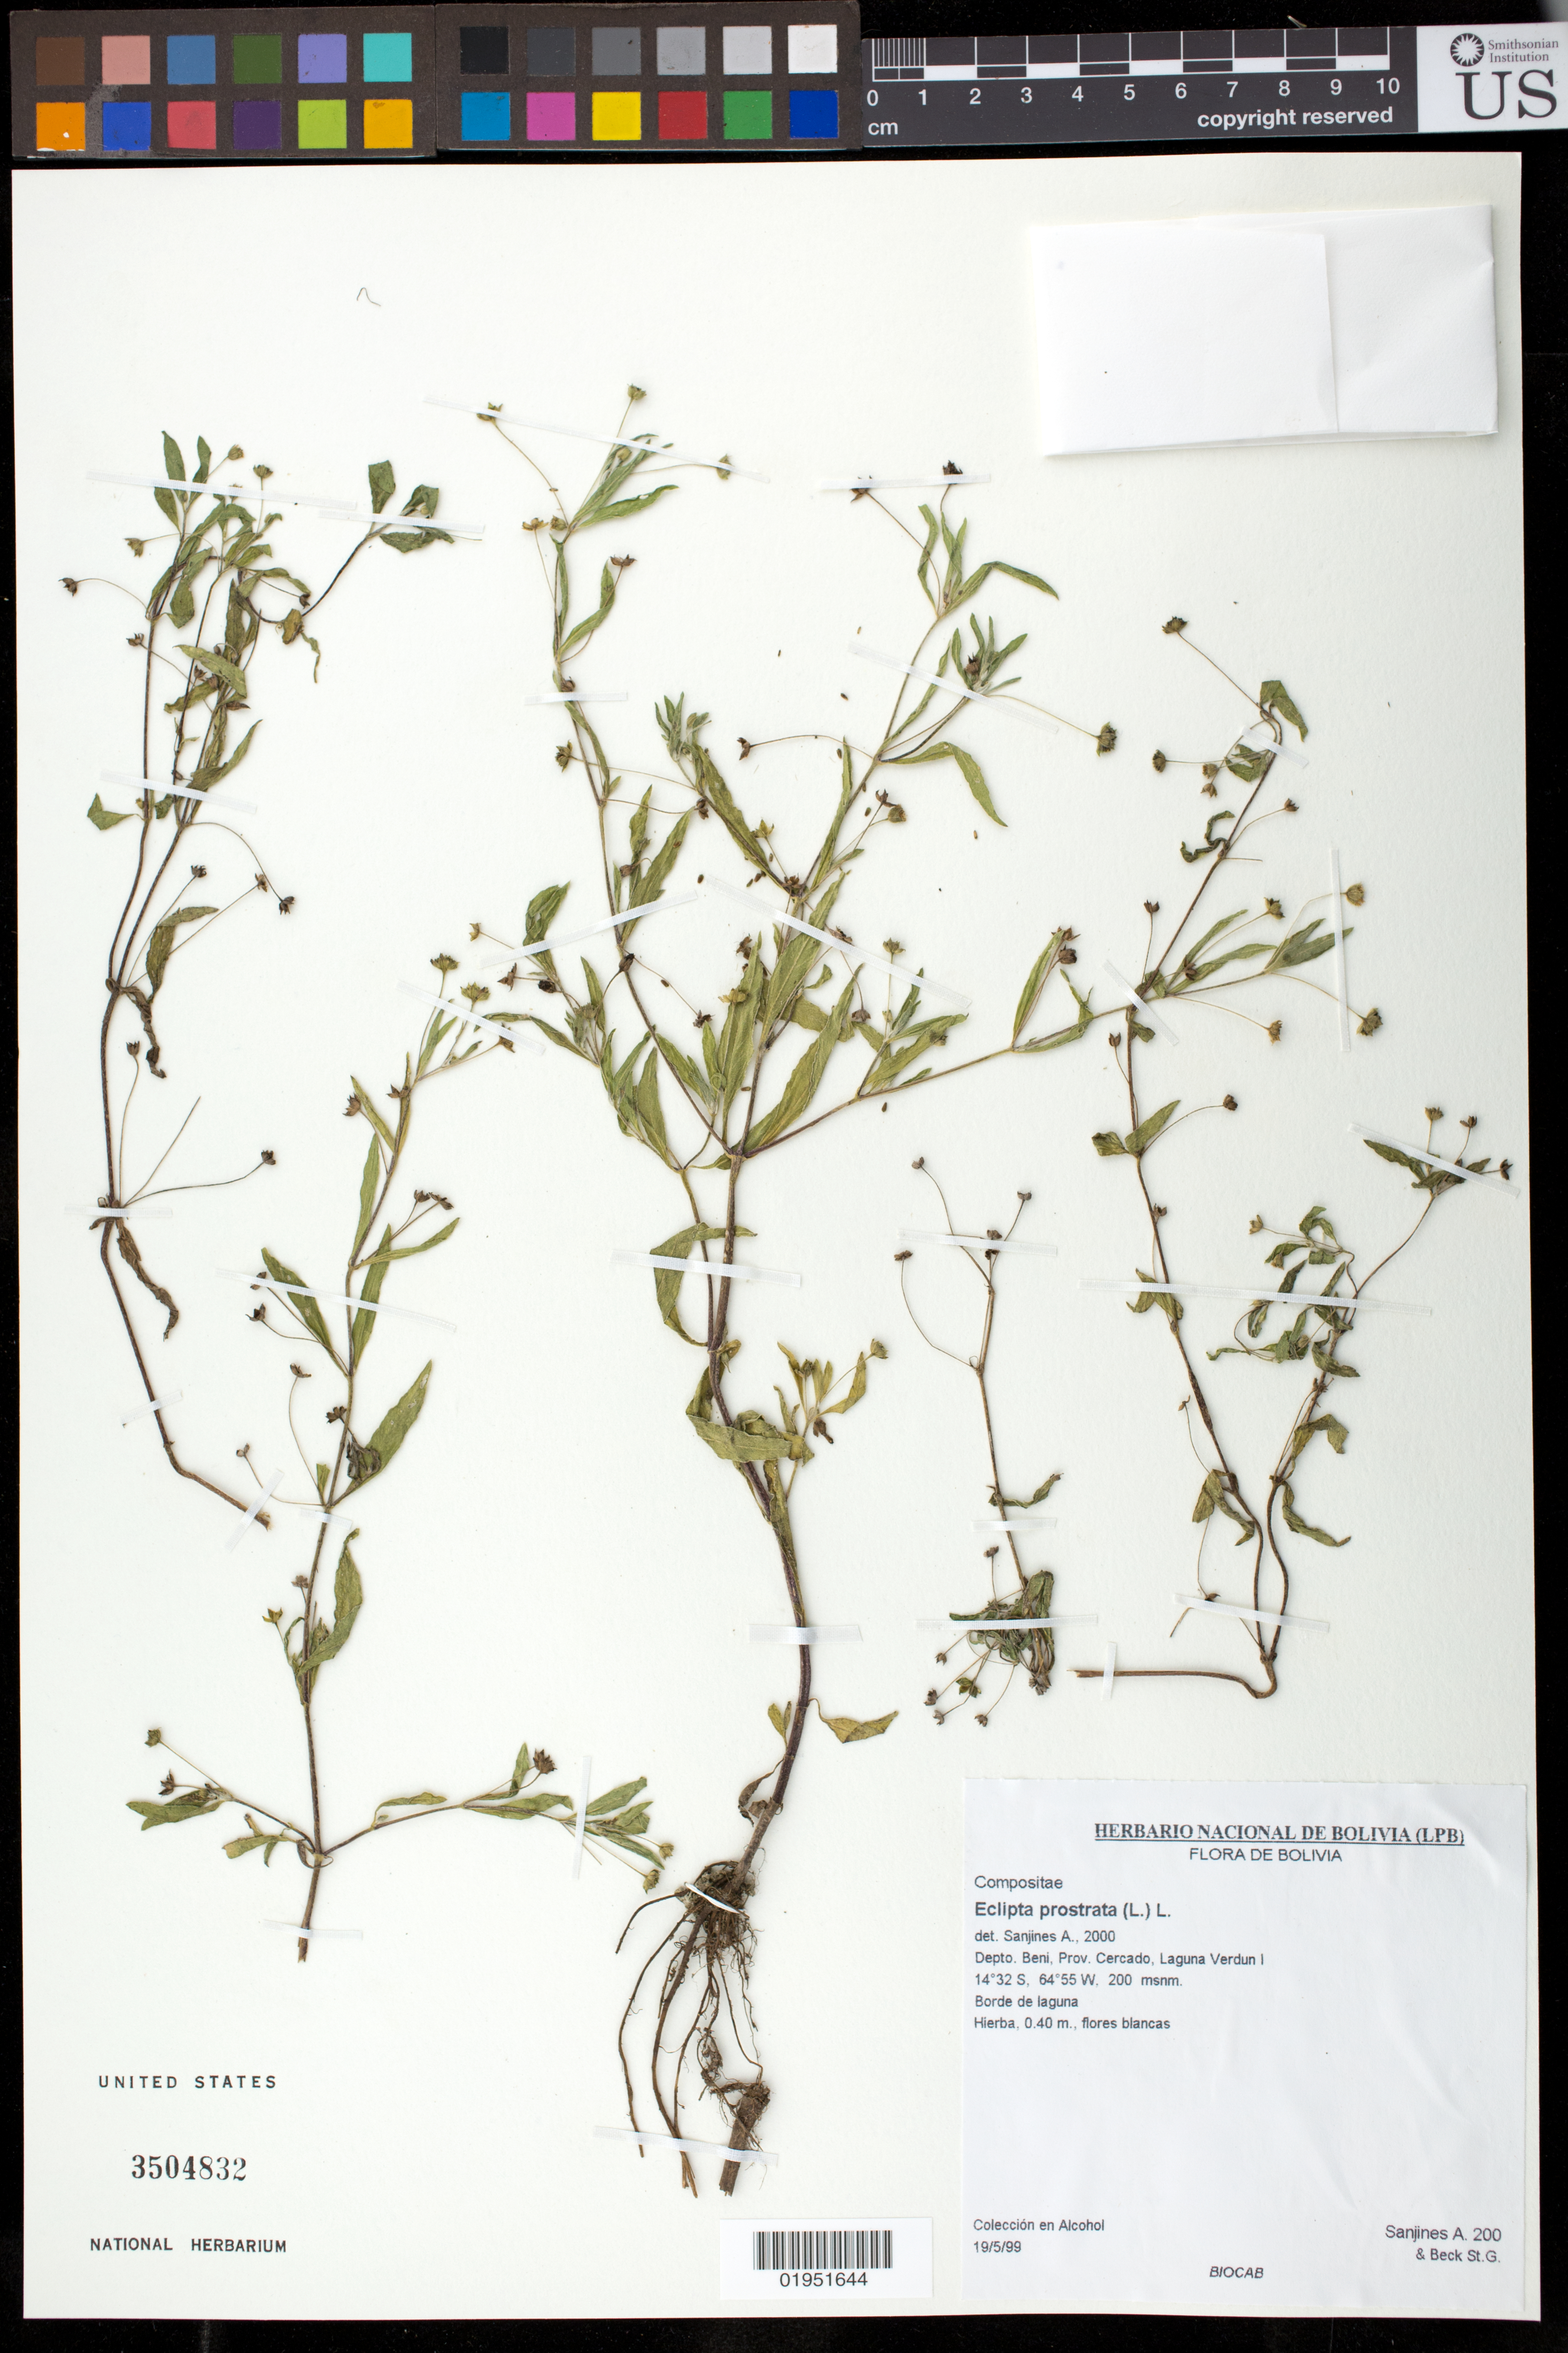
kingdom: Plantae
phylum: Tracheophyta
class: Magnoliopsida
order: Asterales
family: Asteraceae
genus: Eclipta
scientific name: Eclipta prostrata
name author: (L.) L.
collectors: A. Sanjines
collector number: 200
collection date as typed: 19 May 1999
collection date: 1999-05-19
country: Bolivia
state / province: Beni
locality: Prov. Cercado, Laguna Verdun I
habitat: Borde de laguna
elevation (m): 200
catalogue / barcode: US 3504832